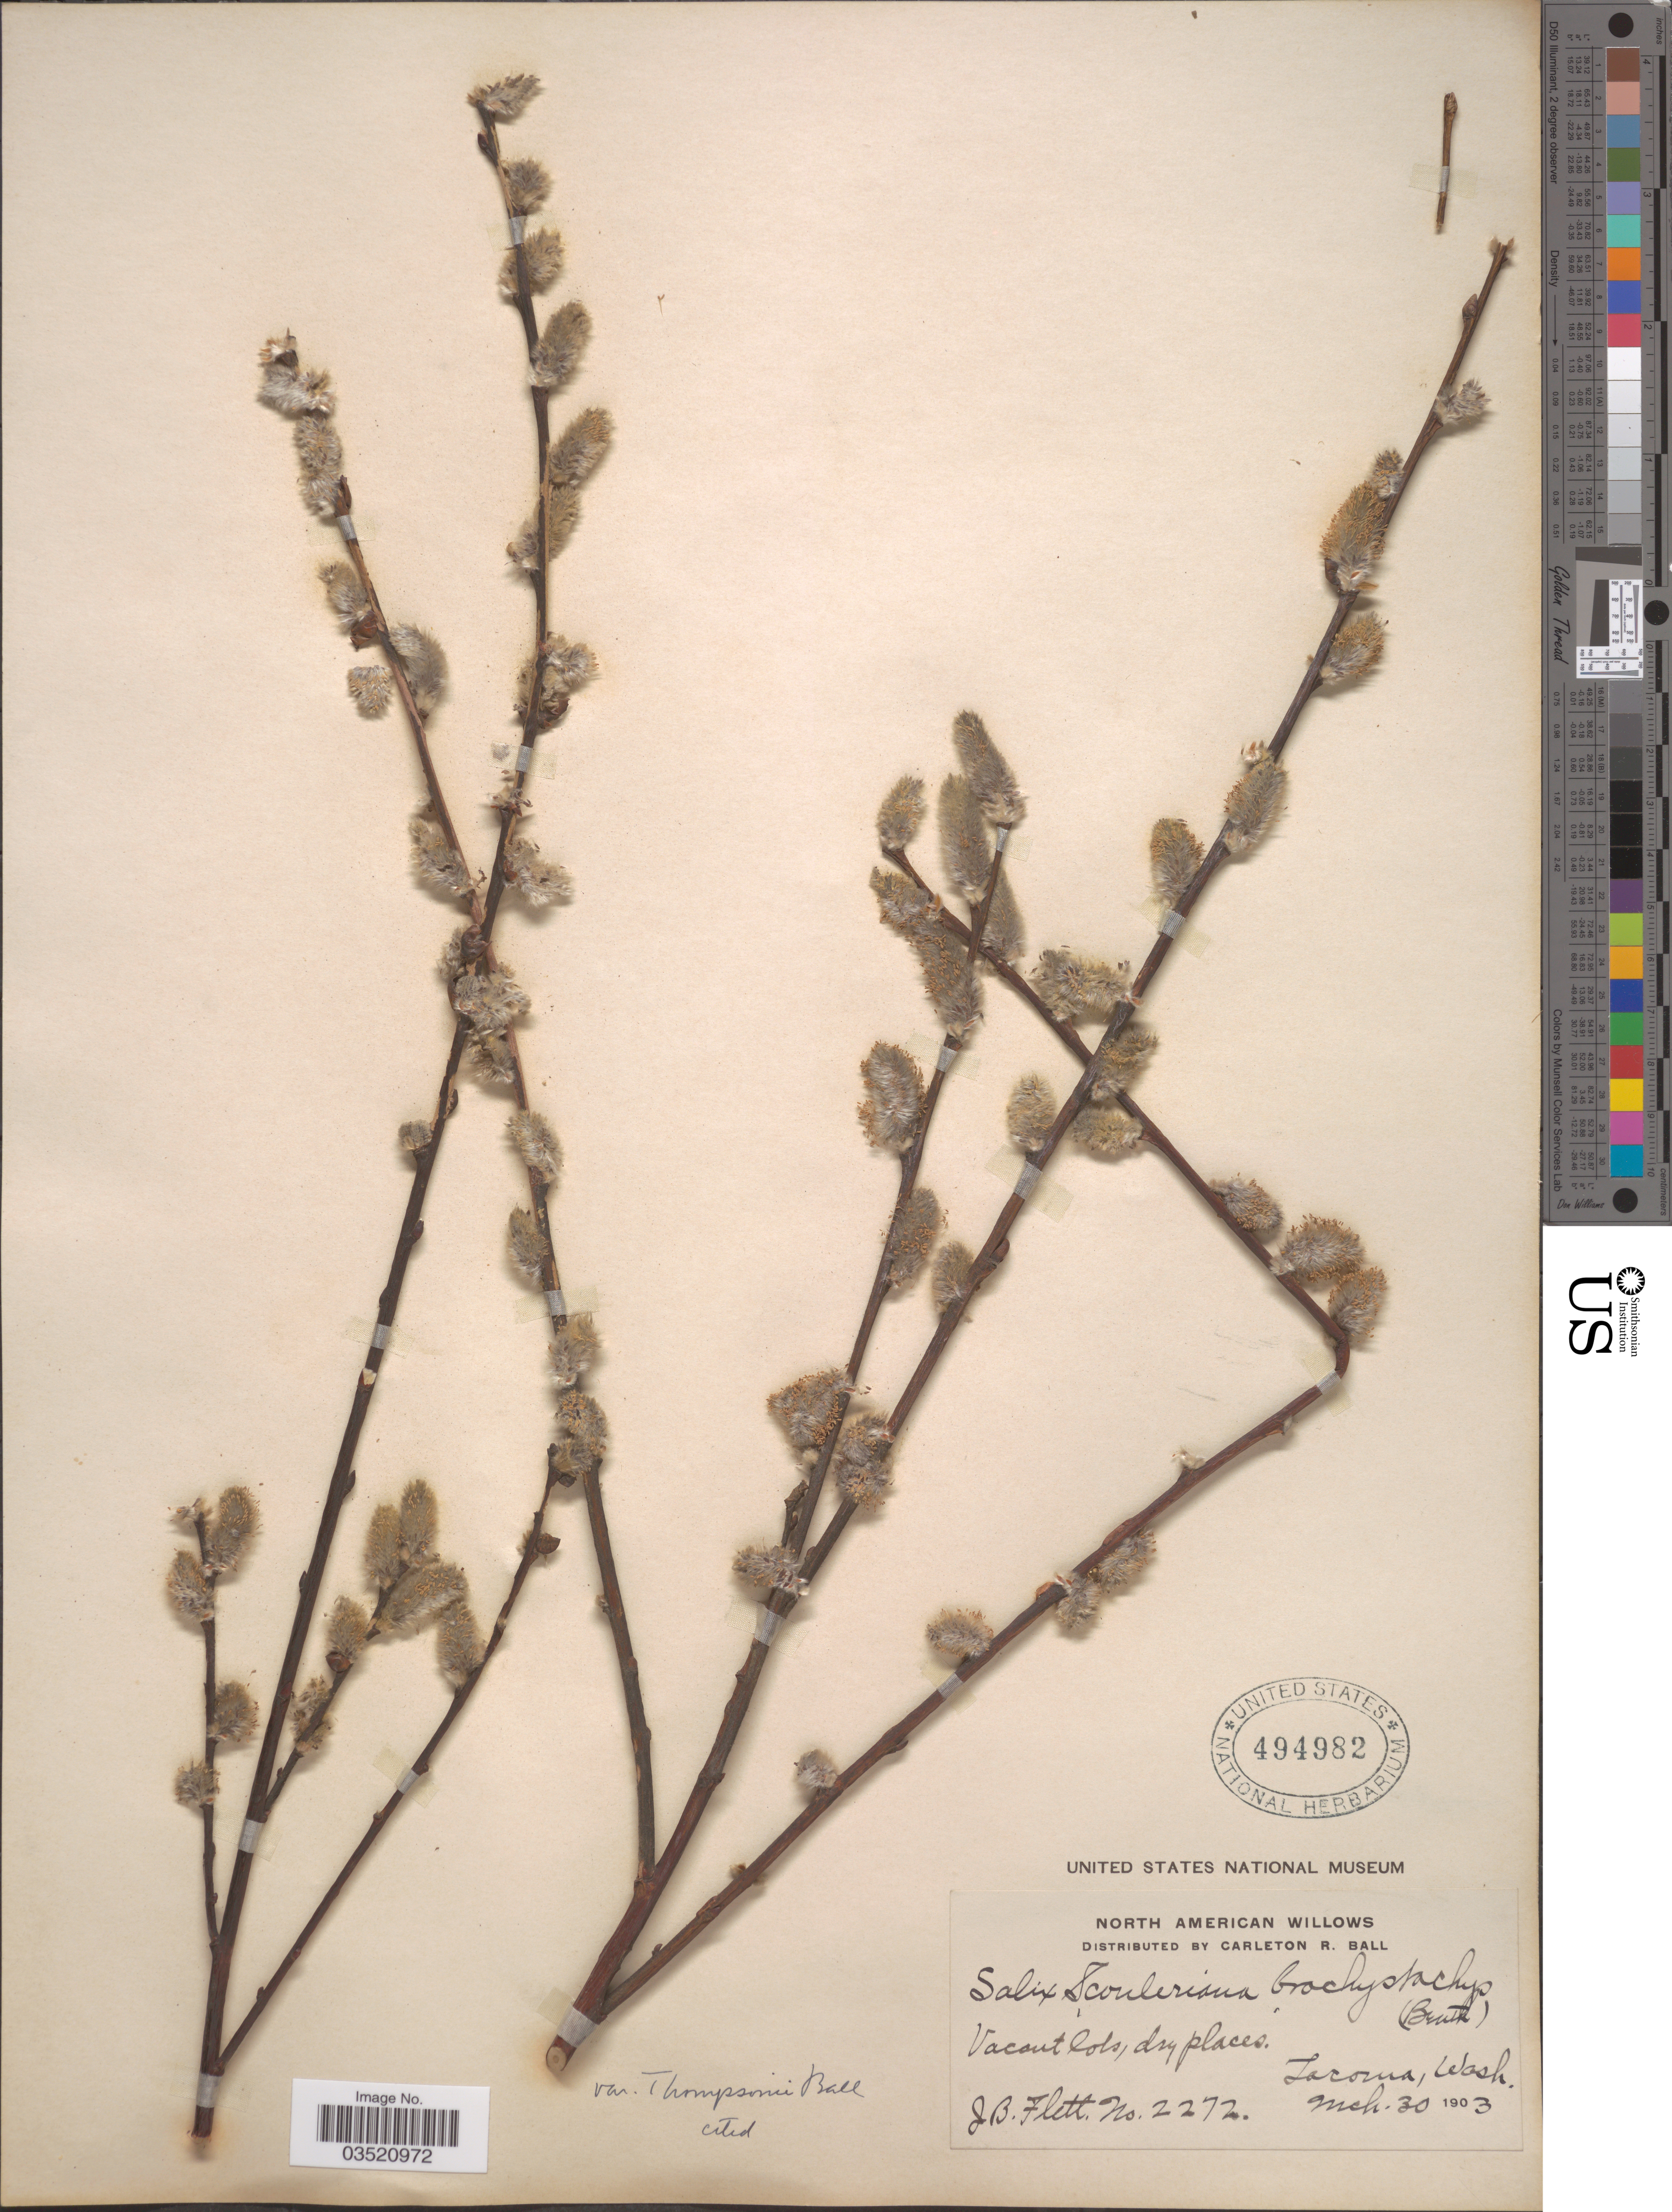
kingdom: Plantae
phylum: Tracheophyta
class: Magnoliopsida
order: Malpighiales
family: Salicaceae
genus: Salix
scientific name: Salix scouleriana var. thompsonii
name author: C.R. Ball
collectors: J. Flett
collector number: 2272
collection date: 1903-03-30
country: United States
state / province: Washington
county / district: Pierce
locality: Tacoma.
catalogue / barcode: US 494982